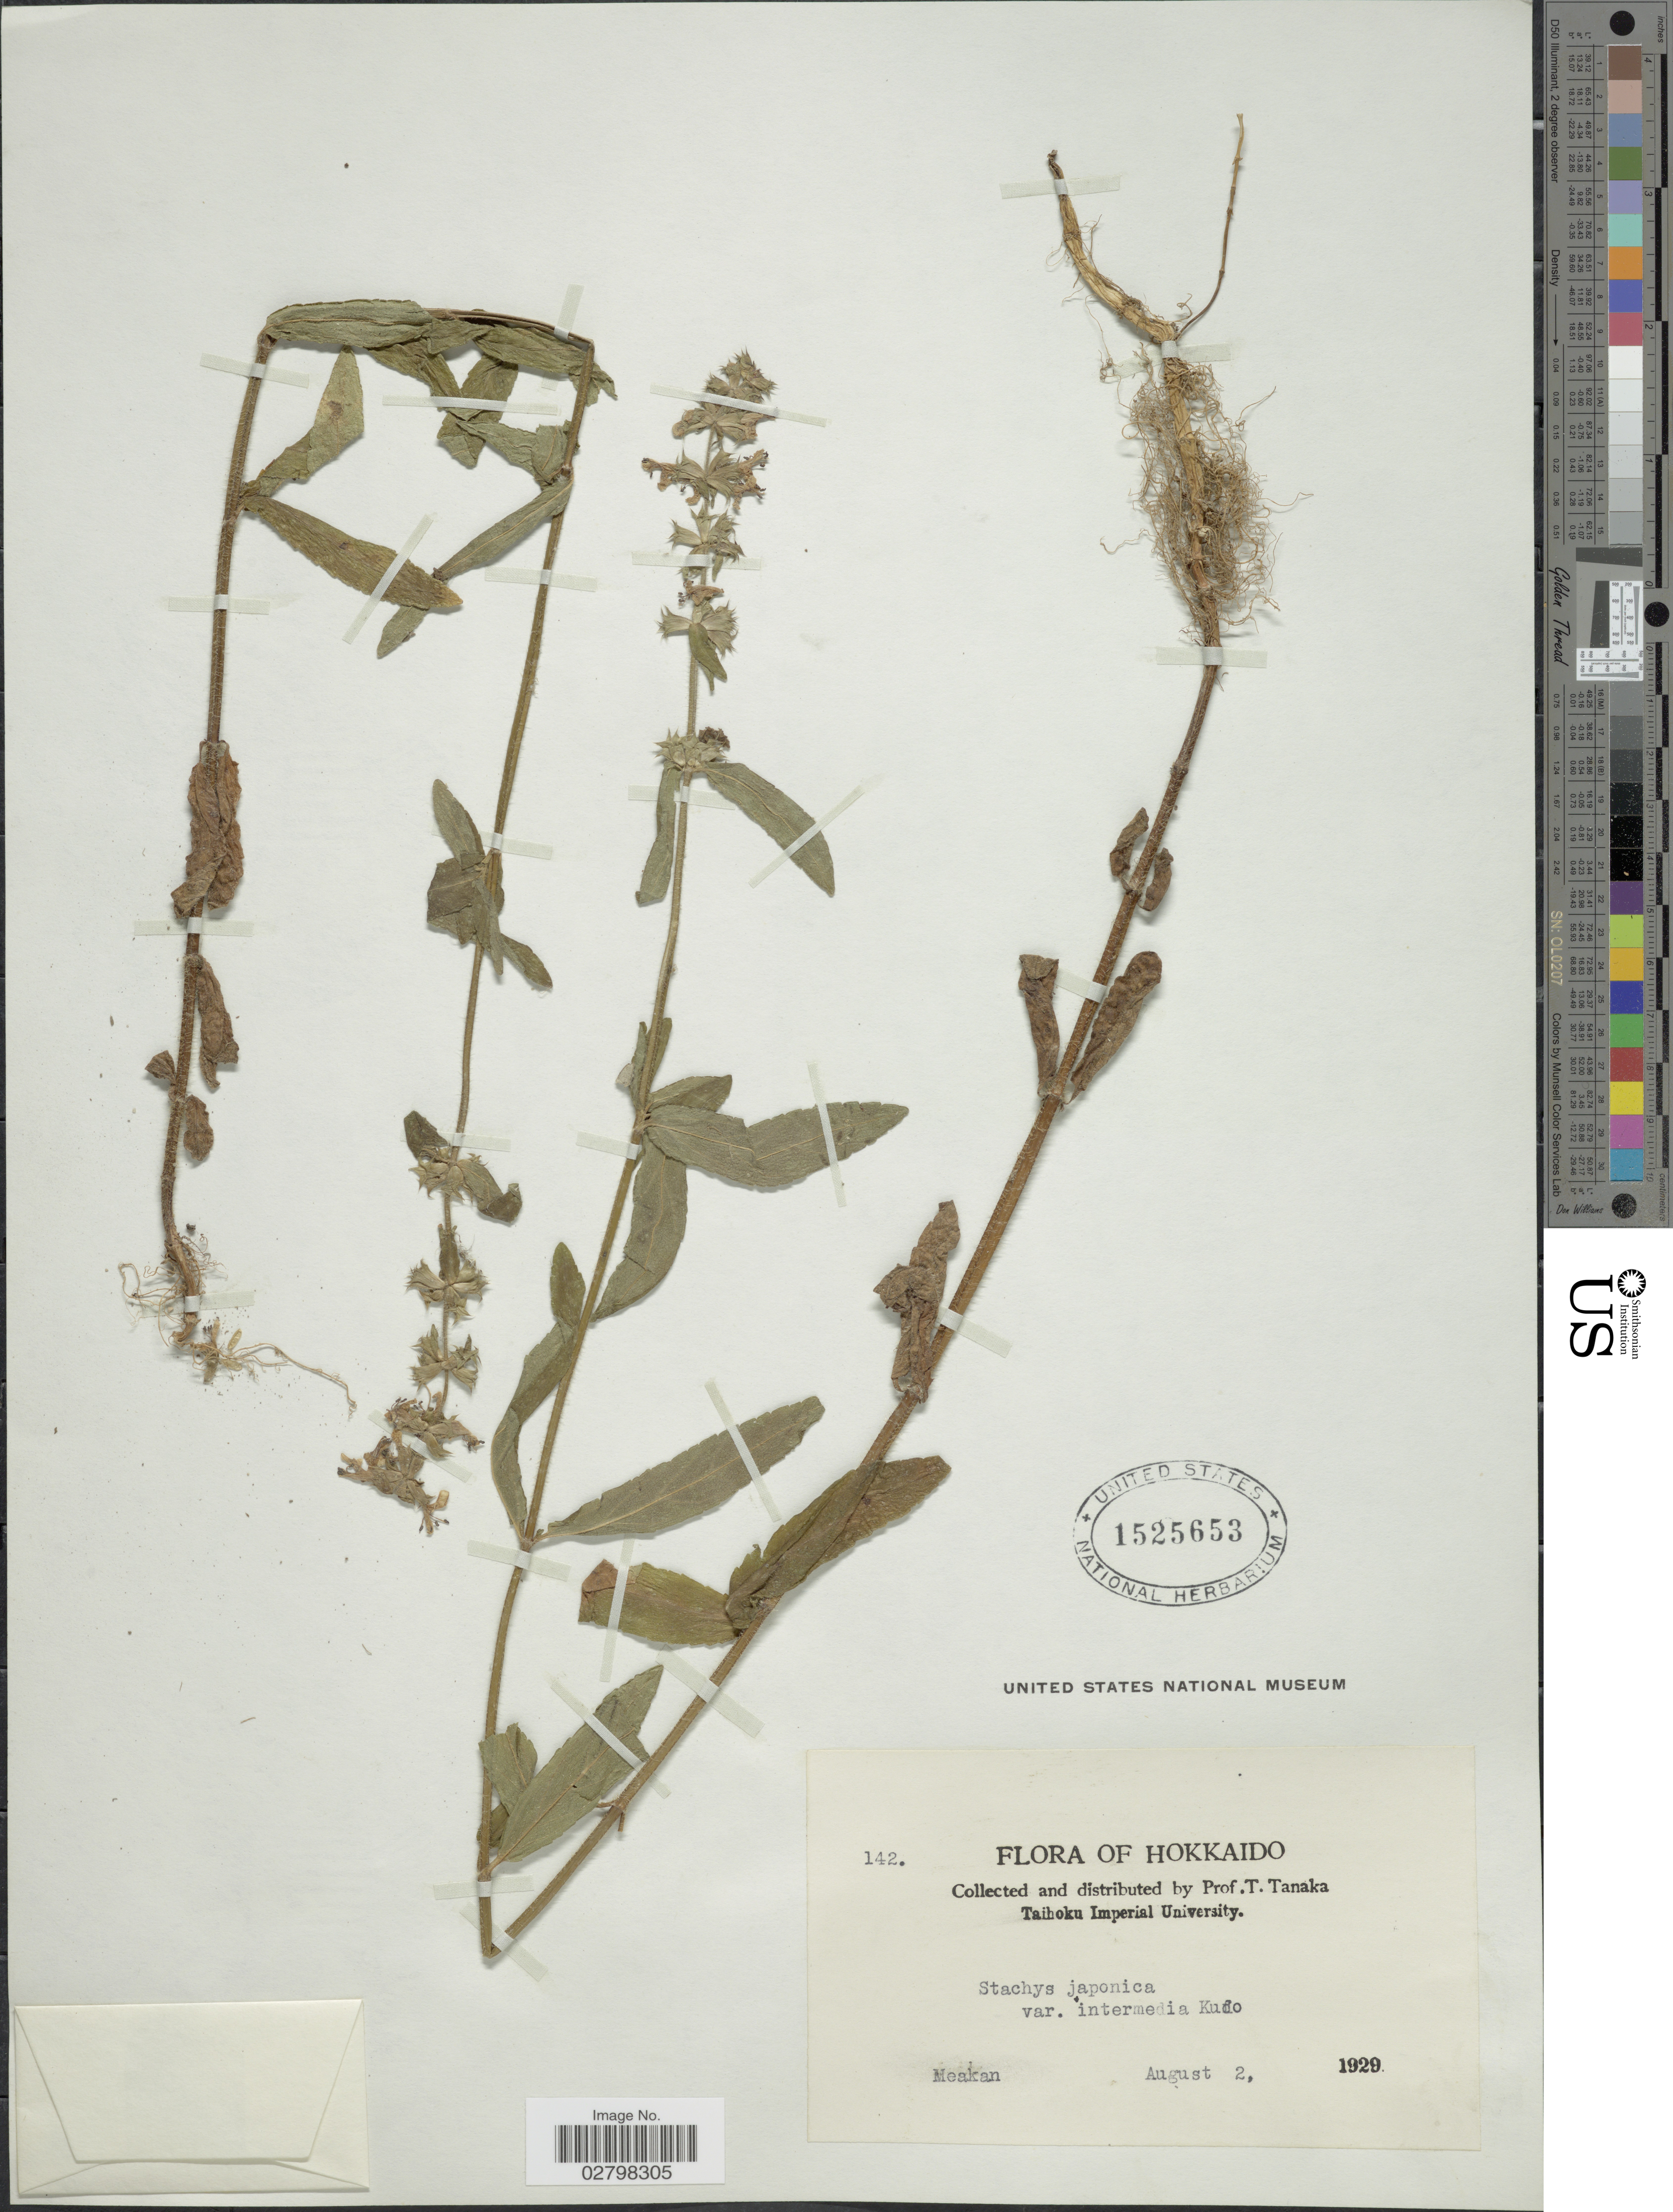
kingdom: Plantae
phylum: Tracheophyta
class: Magnoliopsida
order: Lamiales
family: Lamiaceae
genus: Stachys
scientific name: Stachys japonica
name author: Miq.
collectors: T. Tanaka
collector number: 142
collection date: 1929-08-02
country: Japan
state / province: Hokkaidō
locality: Meakan.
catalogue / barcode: US 1525653